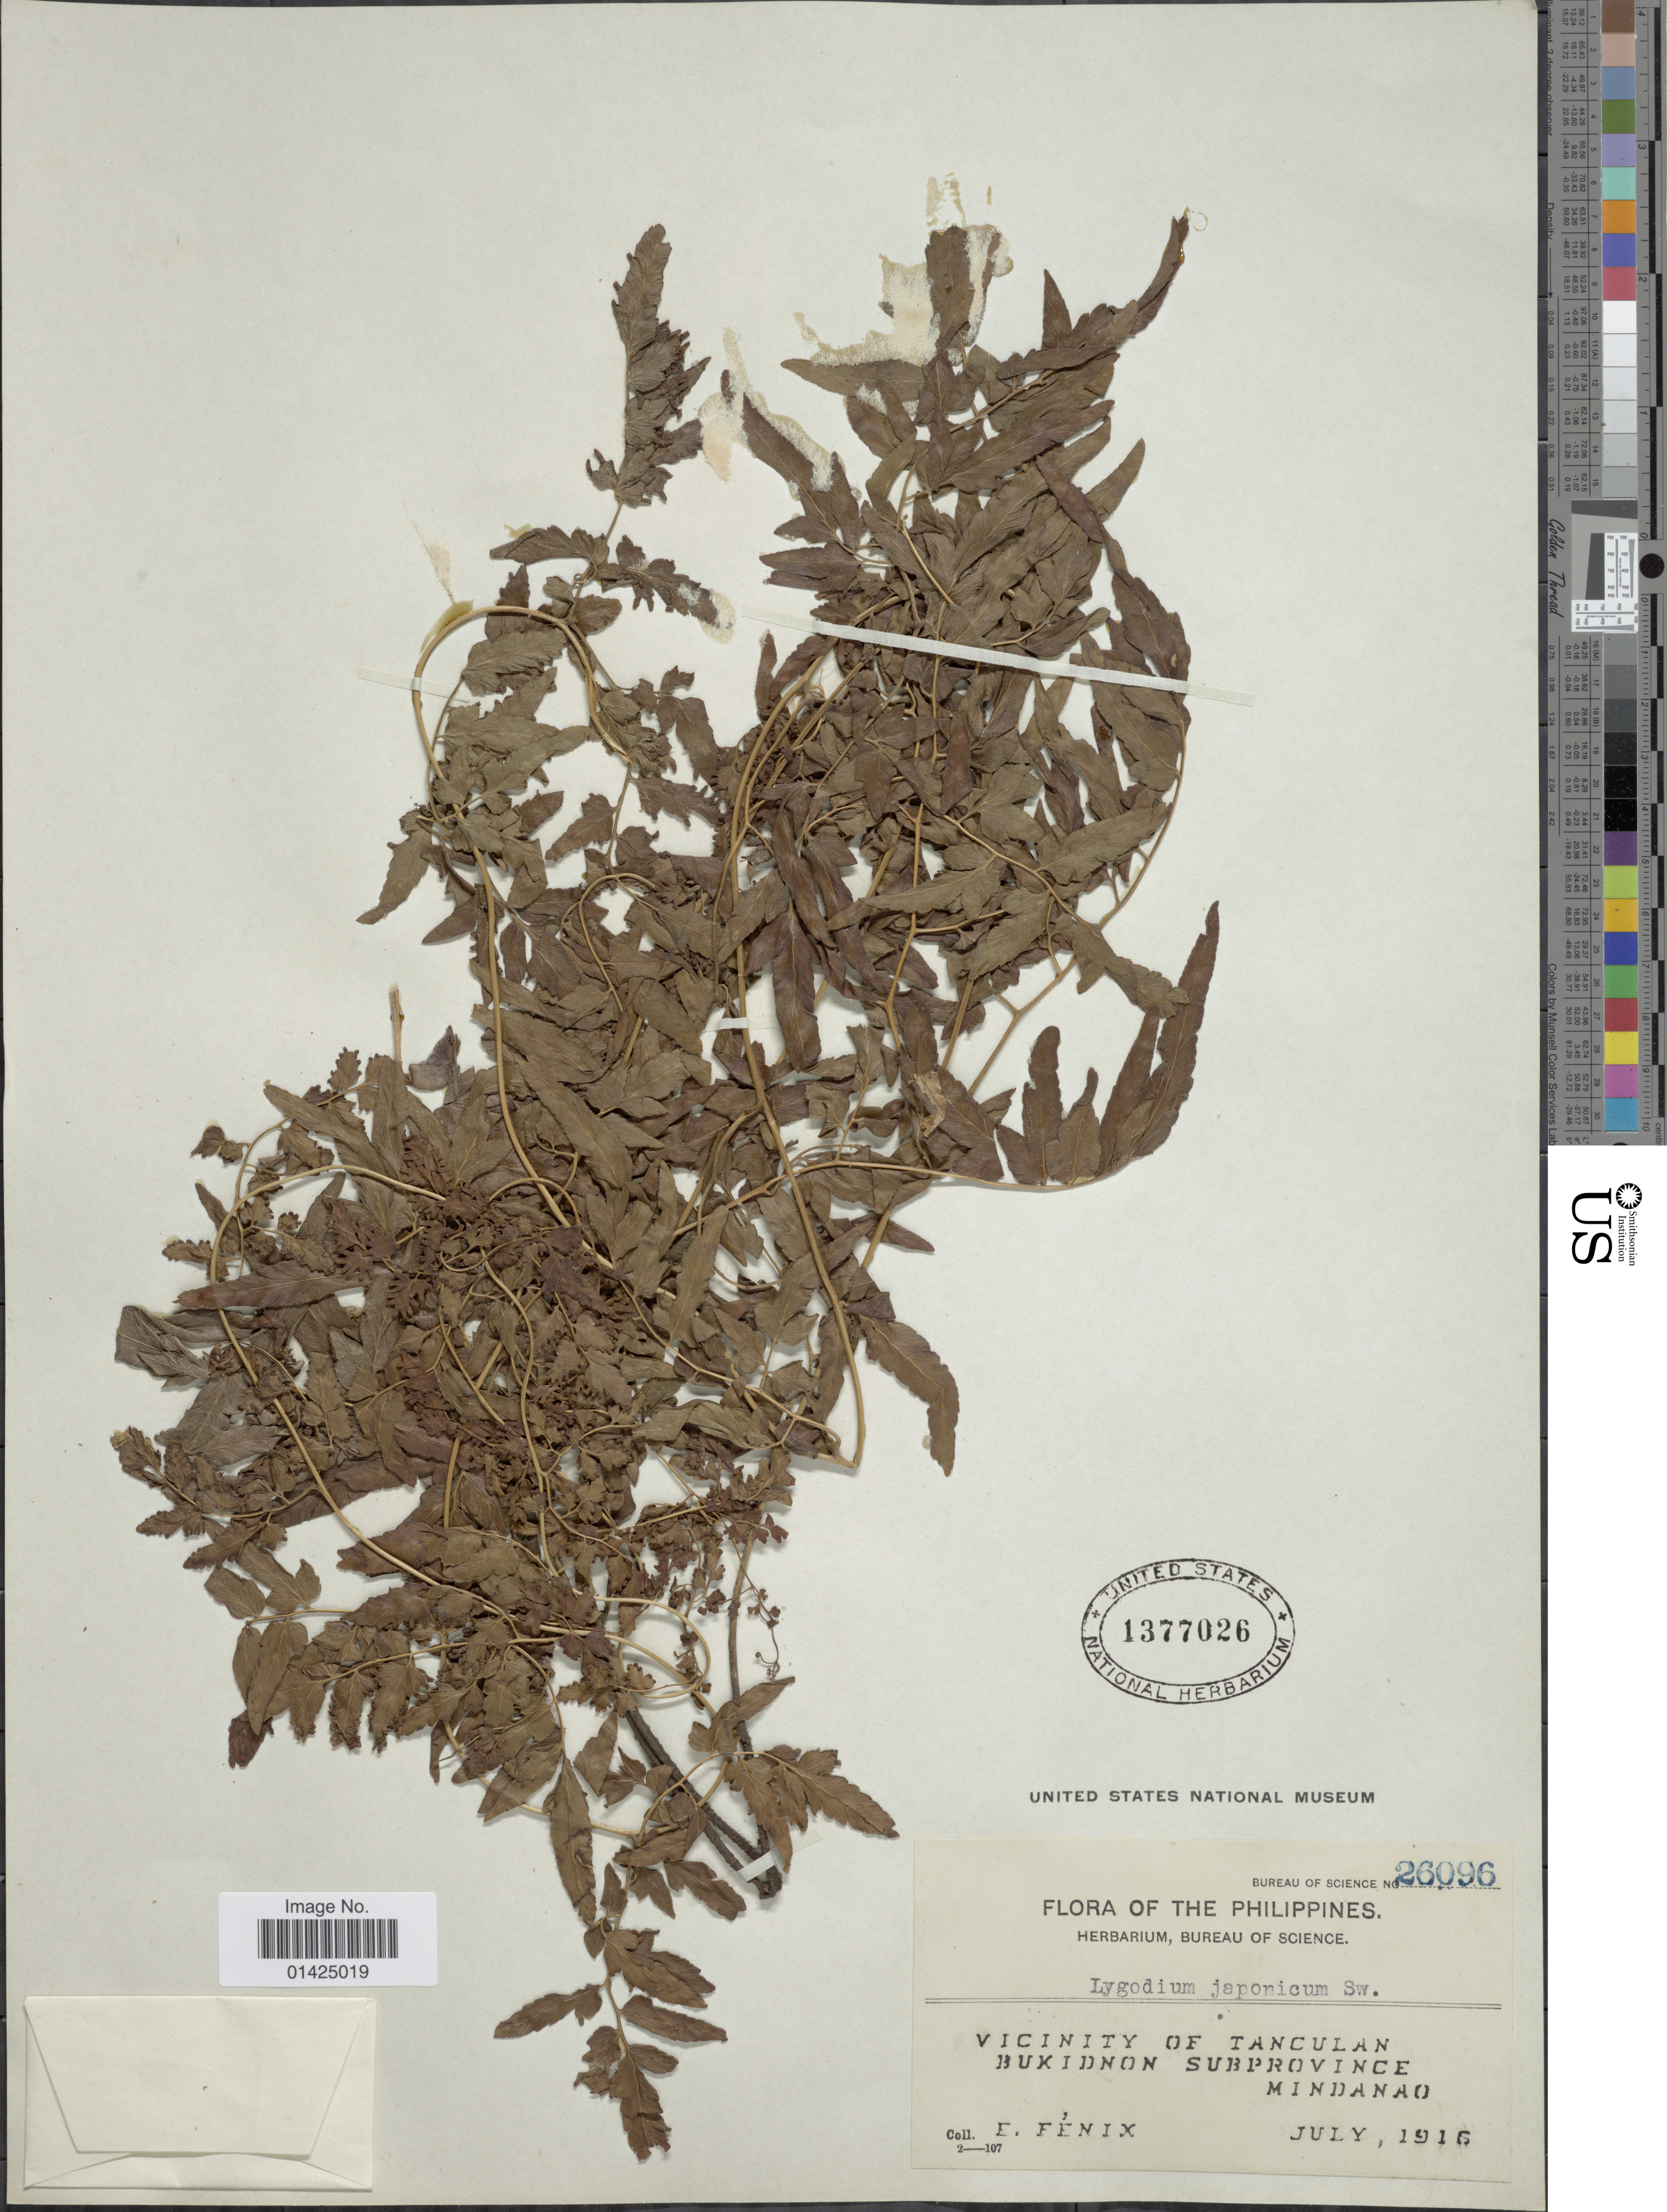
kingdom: Plantae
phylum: Tracheophyta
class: Polypodiopsida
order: Schizaeales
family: Lygodiaceae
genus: Lygodium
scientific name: Lygodium japonicum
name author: (Thunb.) Sw.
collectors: E. Fénix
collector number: Bureau Of Science 26096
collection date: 1916-07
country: Philippines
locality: Vicinity of Tanculan, Bukidnon Subprovince, Mindanao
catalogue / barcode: US 1377026